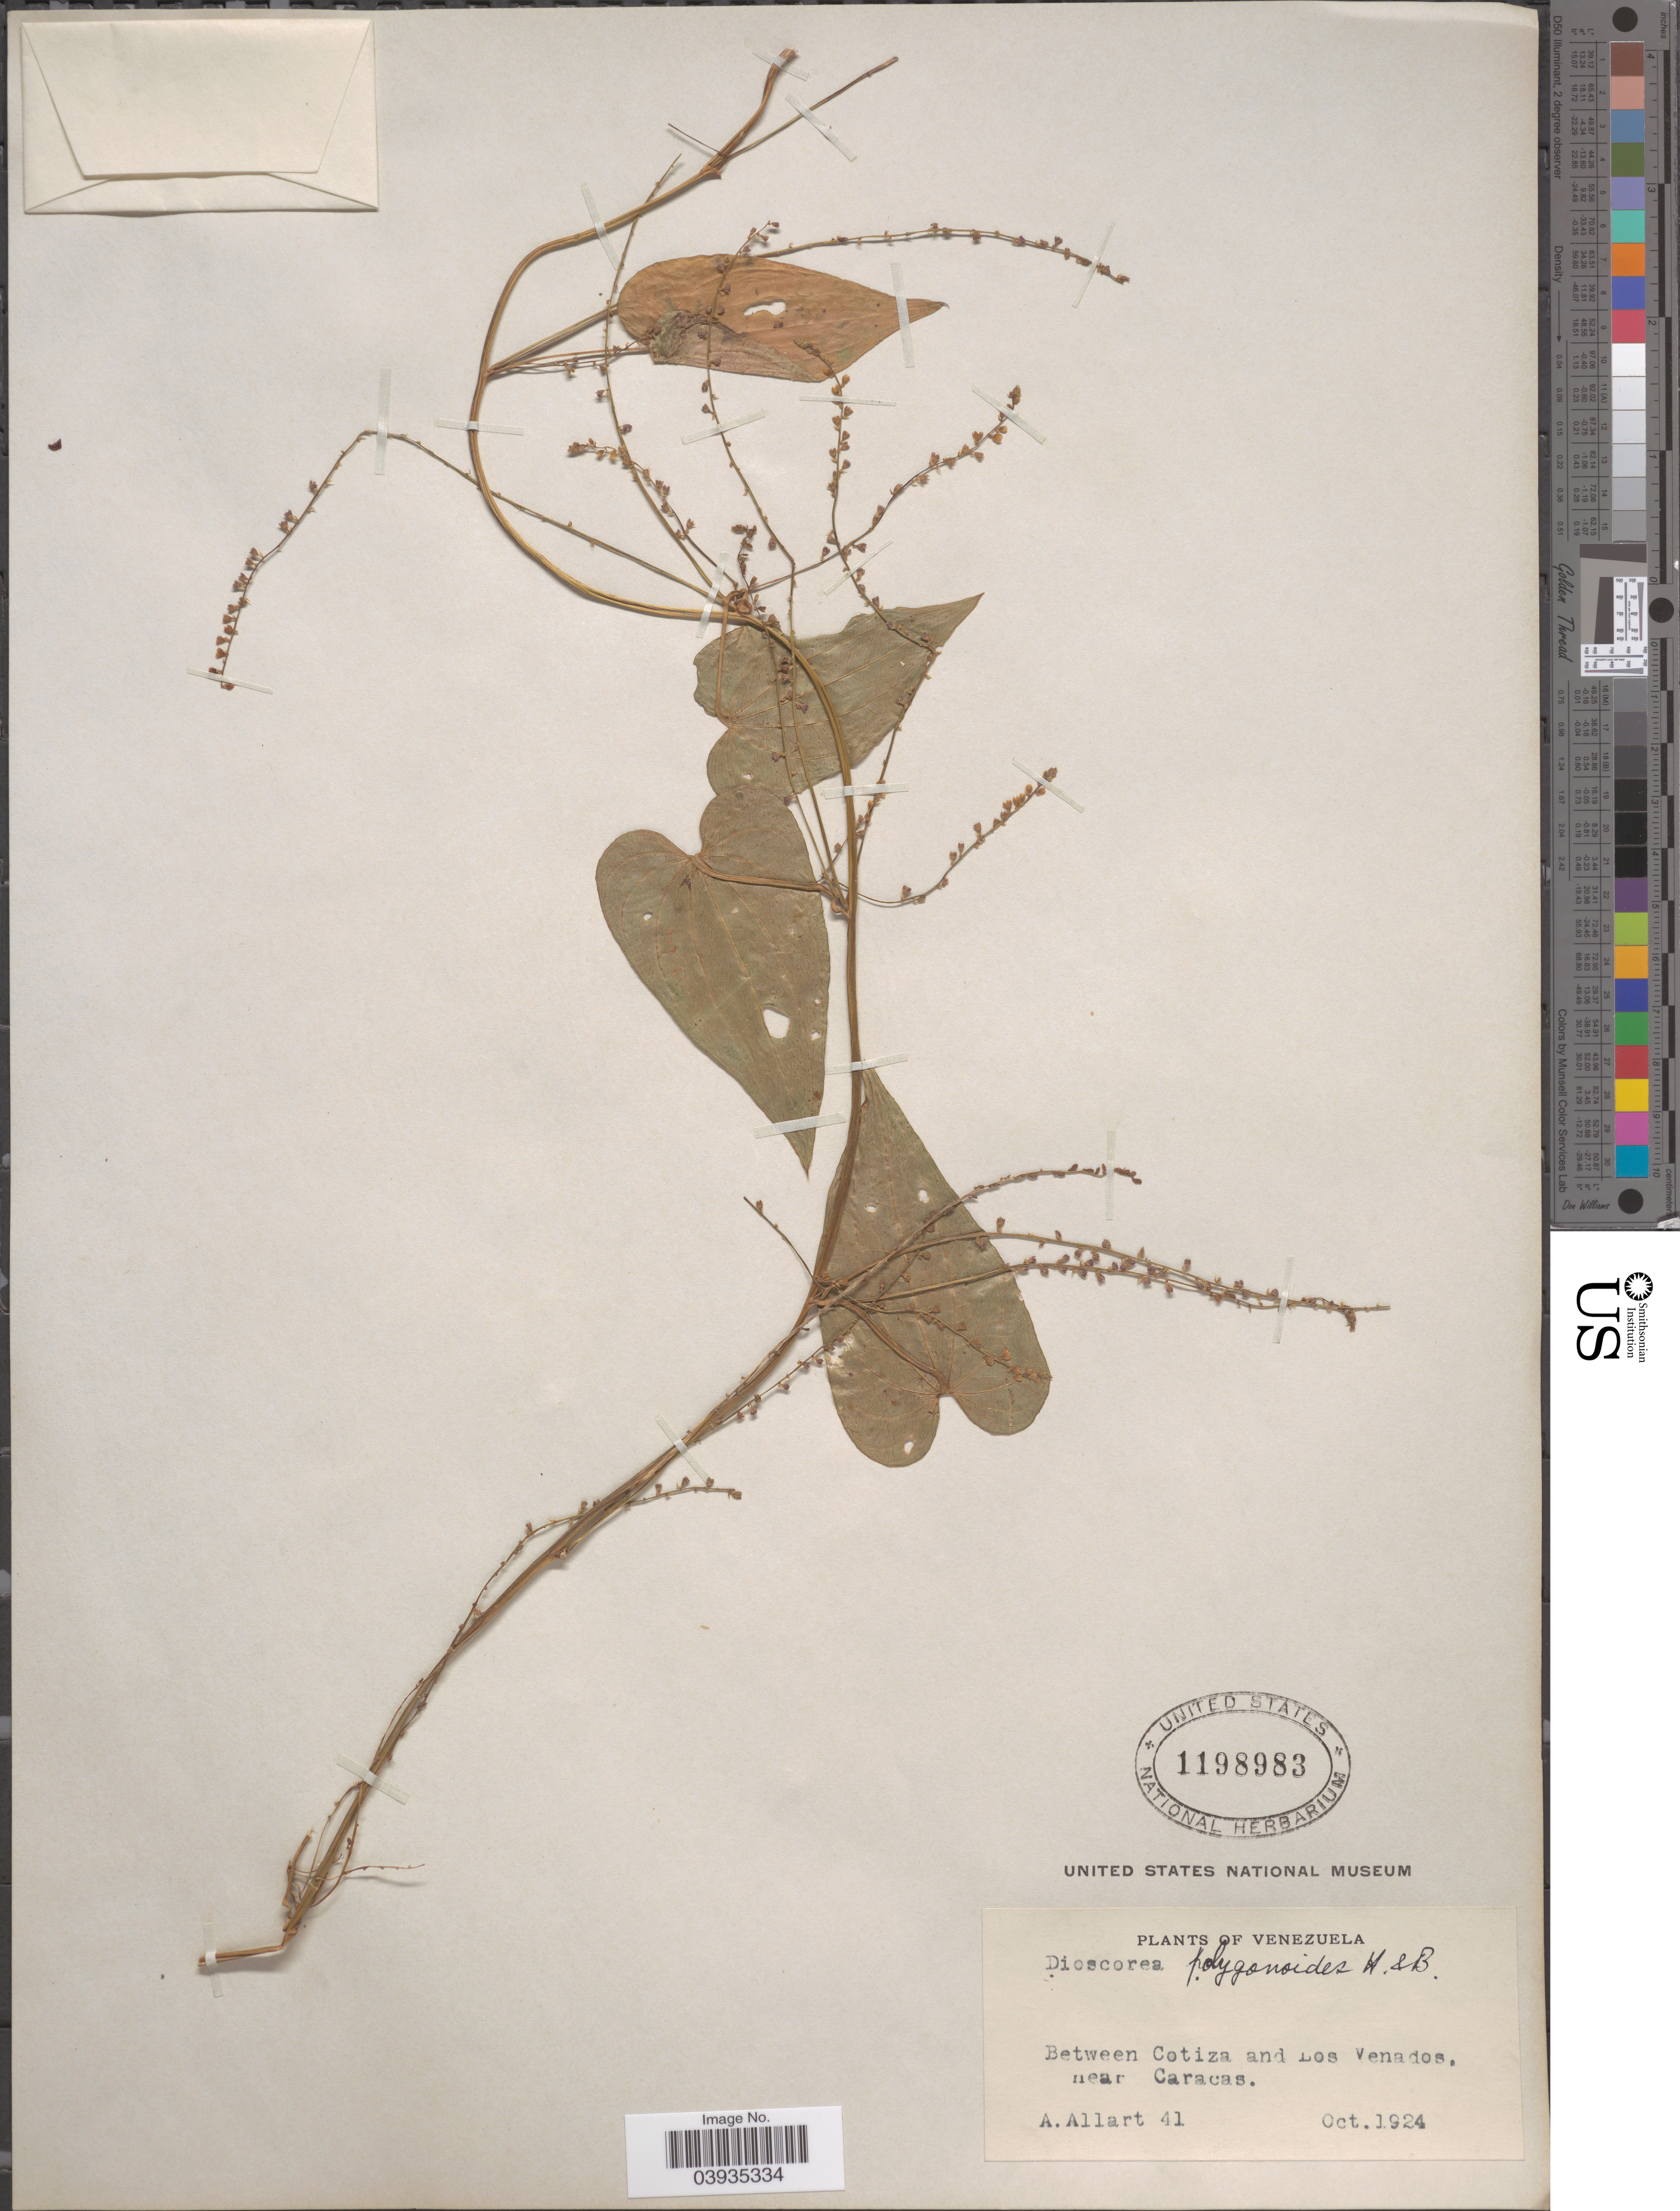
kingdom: Plantae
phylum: Tracheophyta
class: Liliopsida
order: Dioscoreales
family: Dioscoreaceae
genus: Dioscorea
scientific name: Dioscorea polygonoides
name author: Humb. & Bonpl. ex Willd.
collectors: A. Allart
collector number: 41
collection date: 1924-10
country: Venezuela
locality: Between Cotiza and Los Venados, near Caracas.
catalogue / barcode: US 1198983